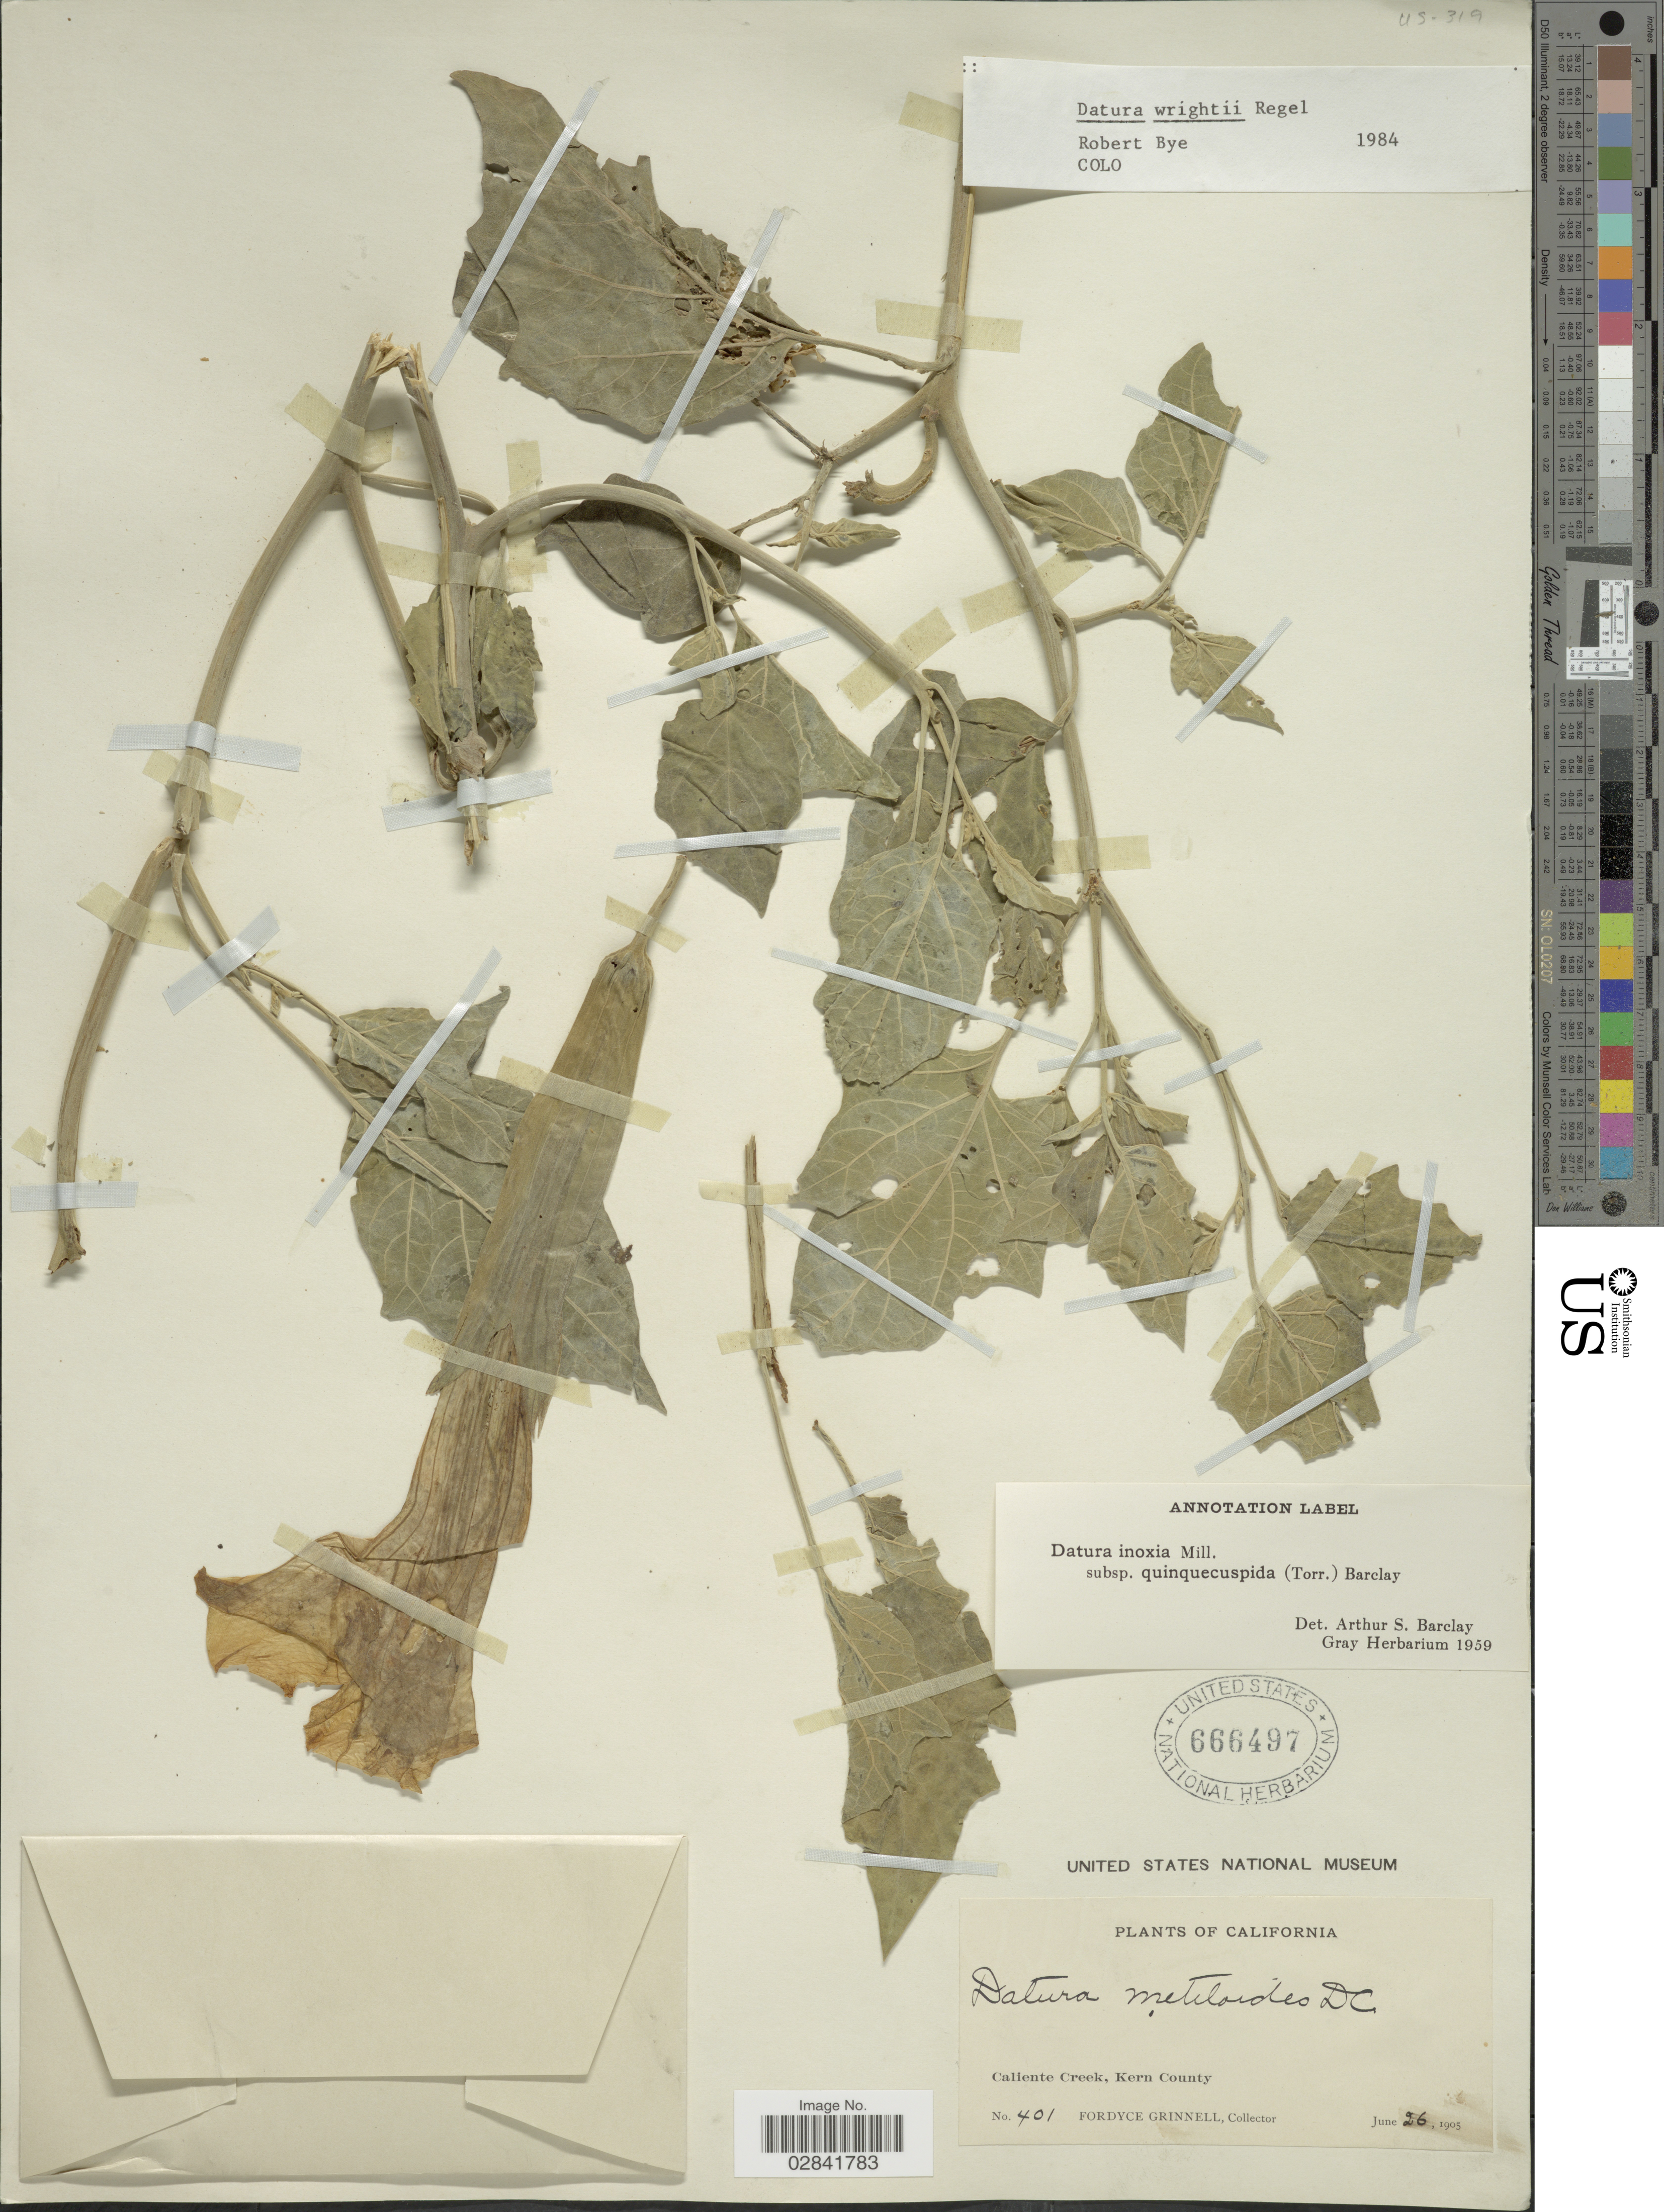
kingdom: Plantae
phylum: Tracheophyta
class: Magnoliopsida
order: Solanales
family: Solanaceae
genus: Datura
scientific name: Datura wrightii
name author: Regel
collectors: F. Grinnell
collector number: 401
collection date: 1905-06-26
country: United States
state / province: California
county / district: Kern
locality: Caliente Creek, Kern County.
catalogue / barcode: US 666497